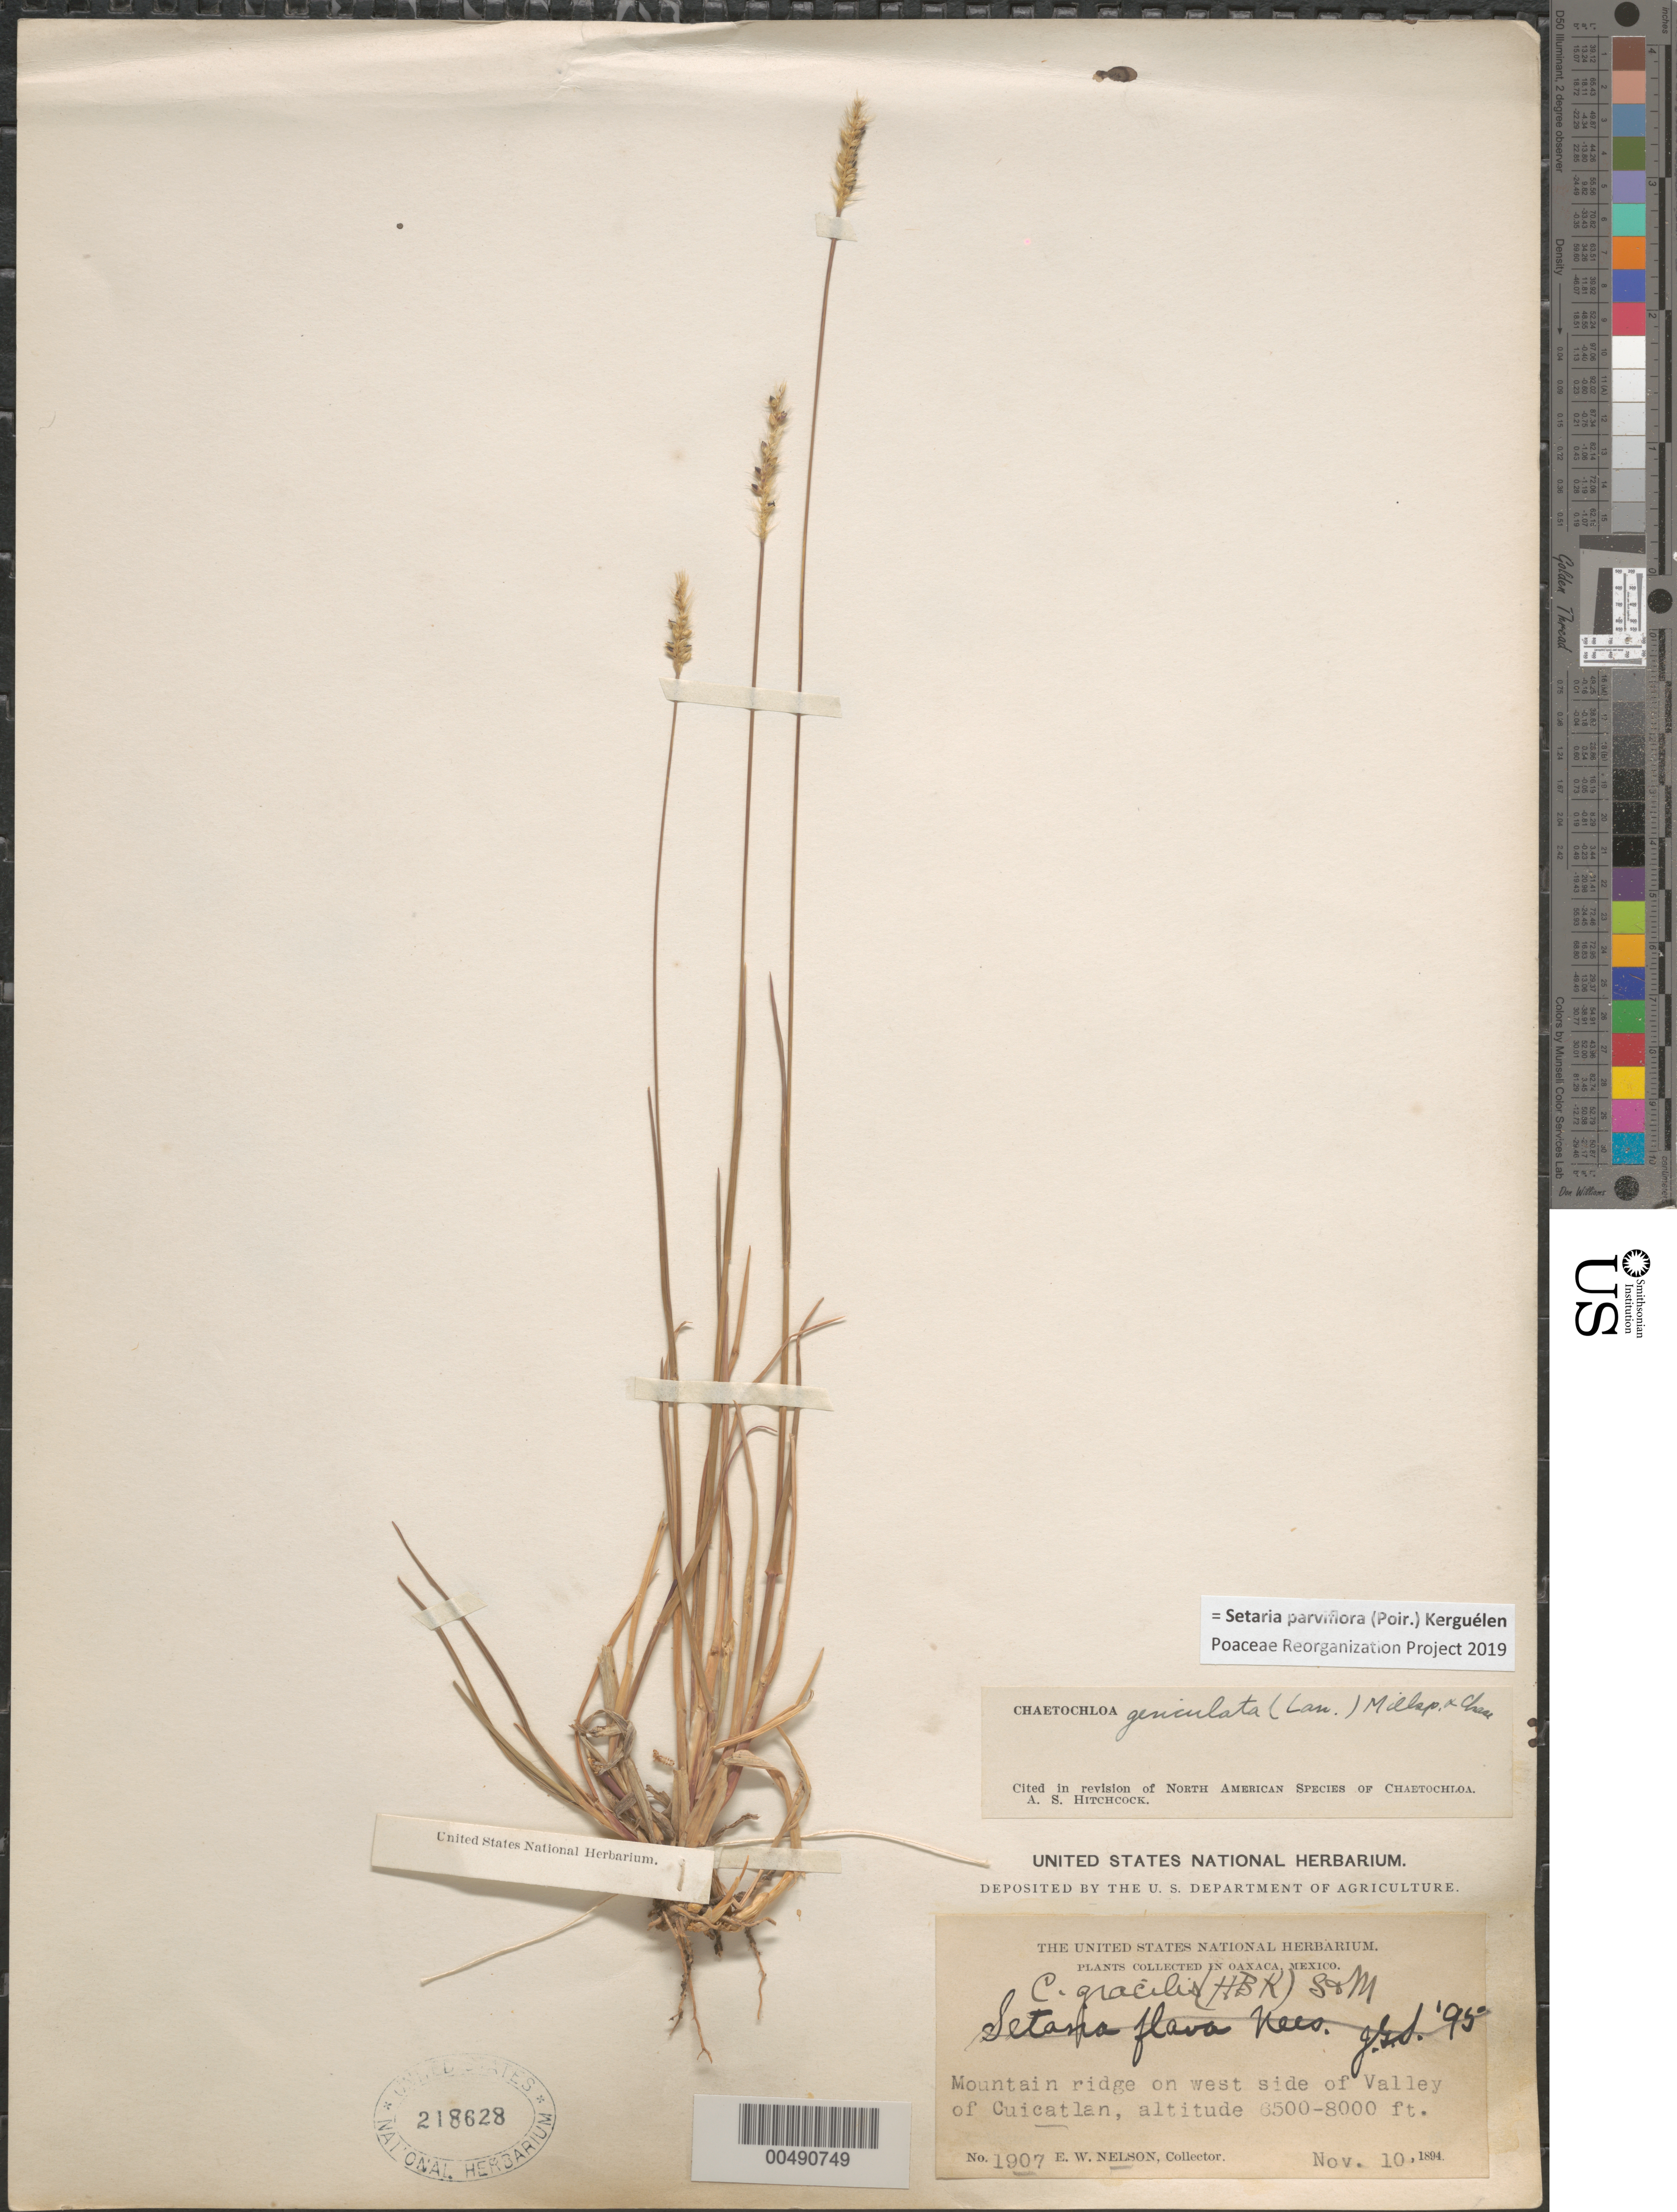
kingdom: Plantae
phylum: Tracheophyta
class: Liliopsida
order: Poales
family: Poaceae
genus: Setaria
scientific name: Setaria parviflora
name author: (Poir.) Kerguélen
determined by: Poaceae Reorganization Project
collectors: E. W. Nelson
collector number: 1907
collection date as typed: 10 Nov 1894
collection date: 1894-11-10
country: Mexico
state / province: Oaxaca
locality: W side of Valley of Cuicatlan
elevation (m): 1981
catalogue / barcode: US 218628